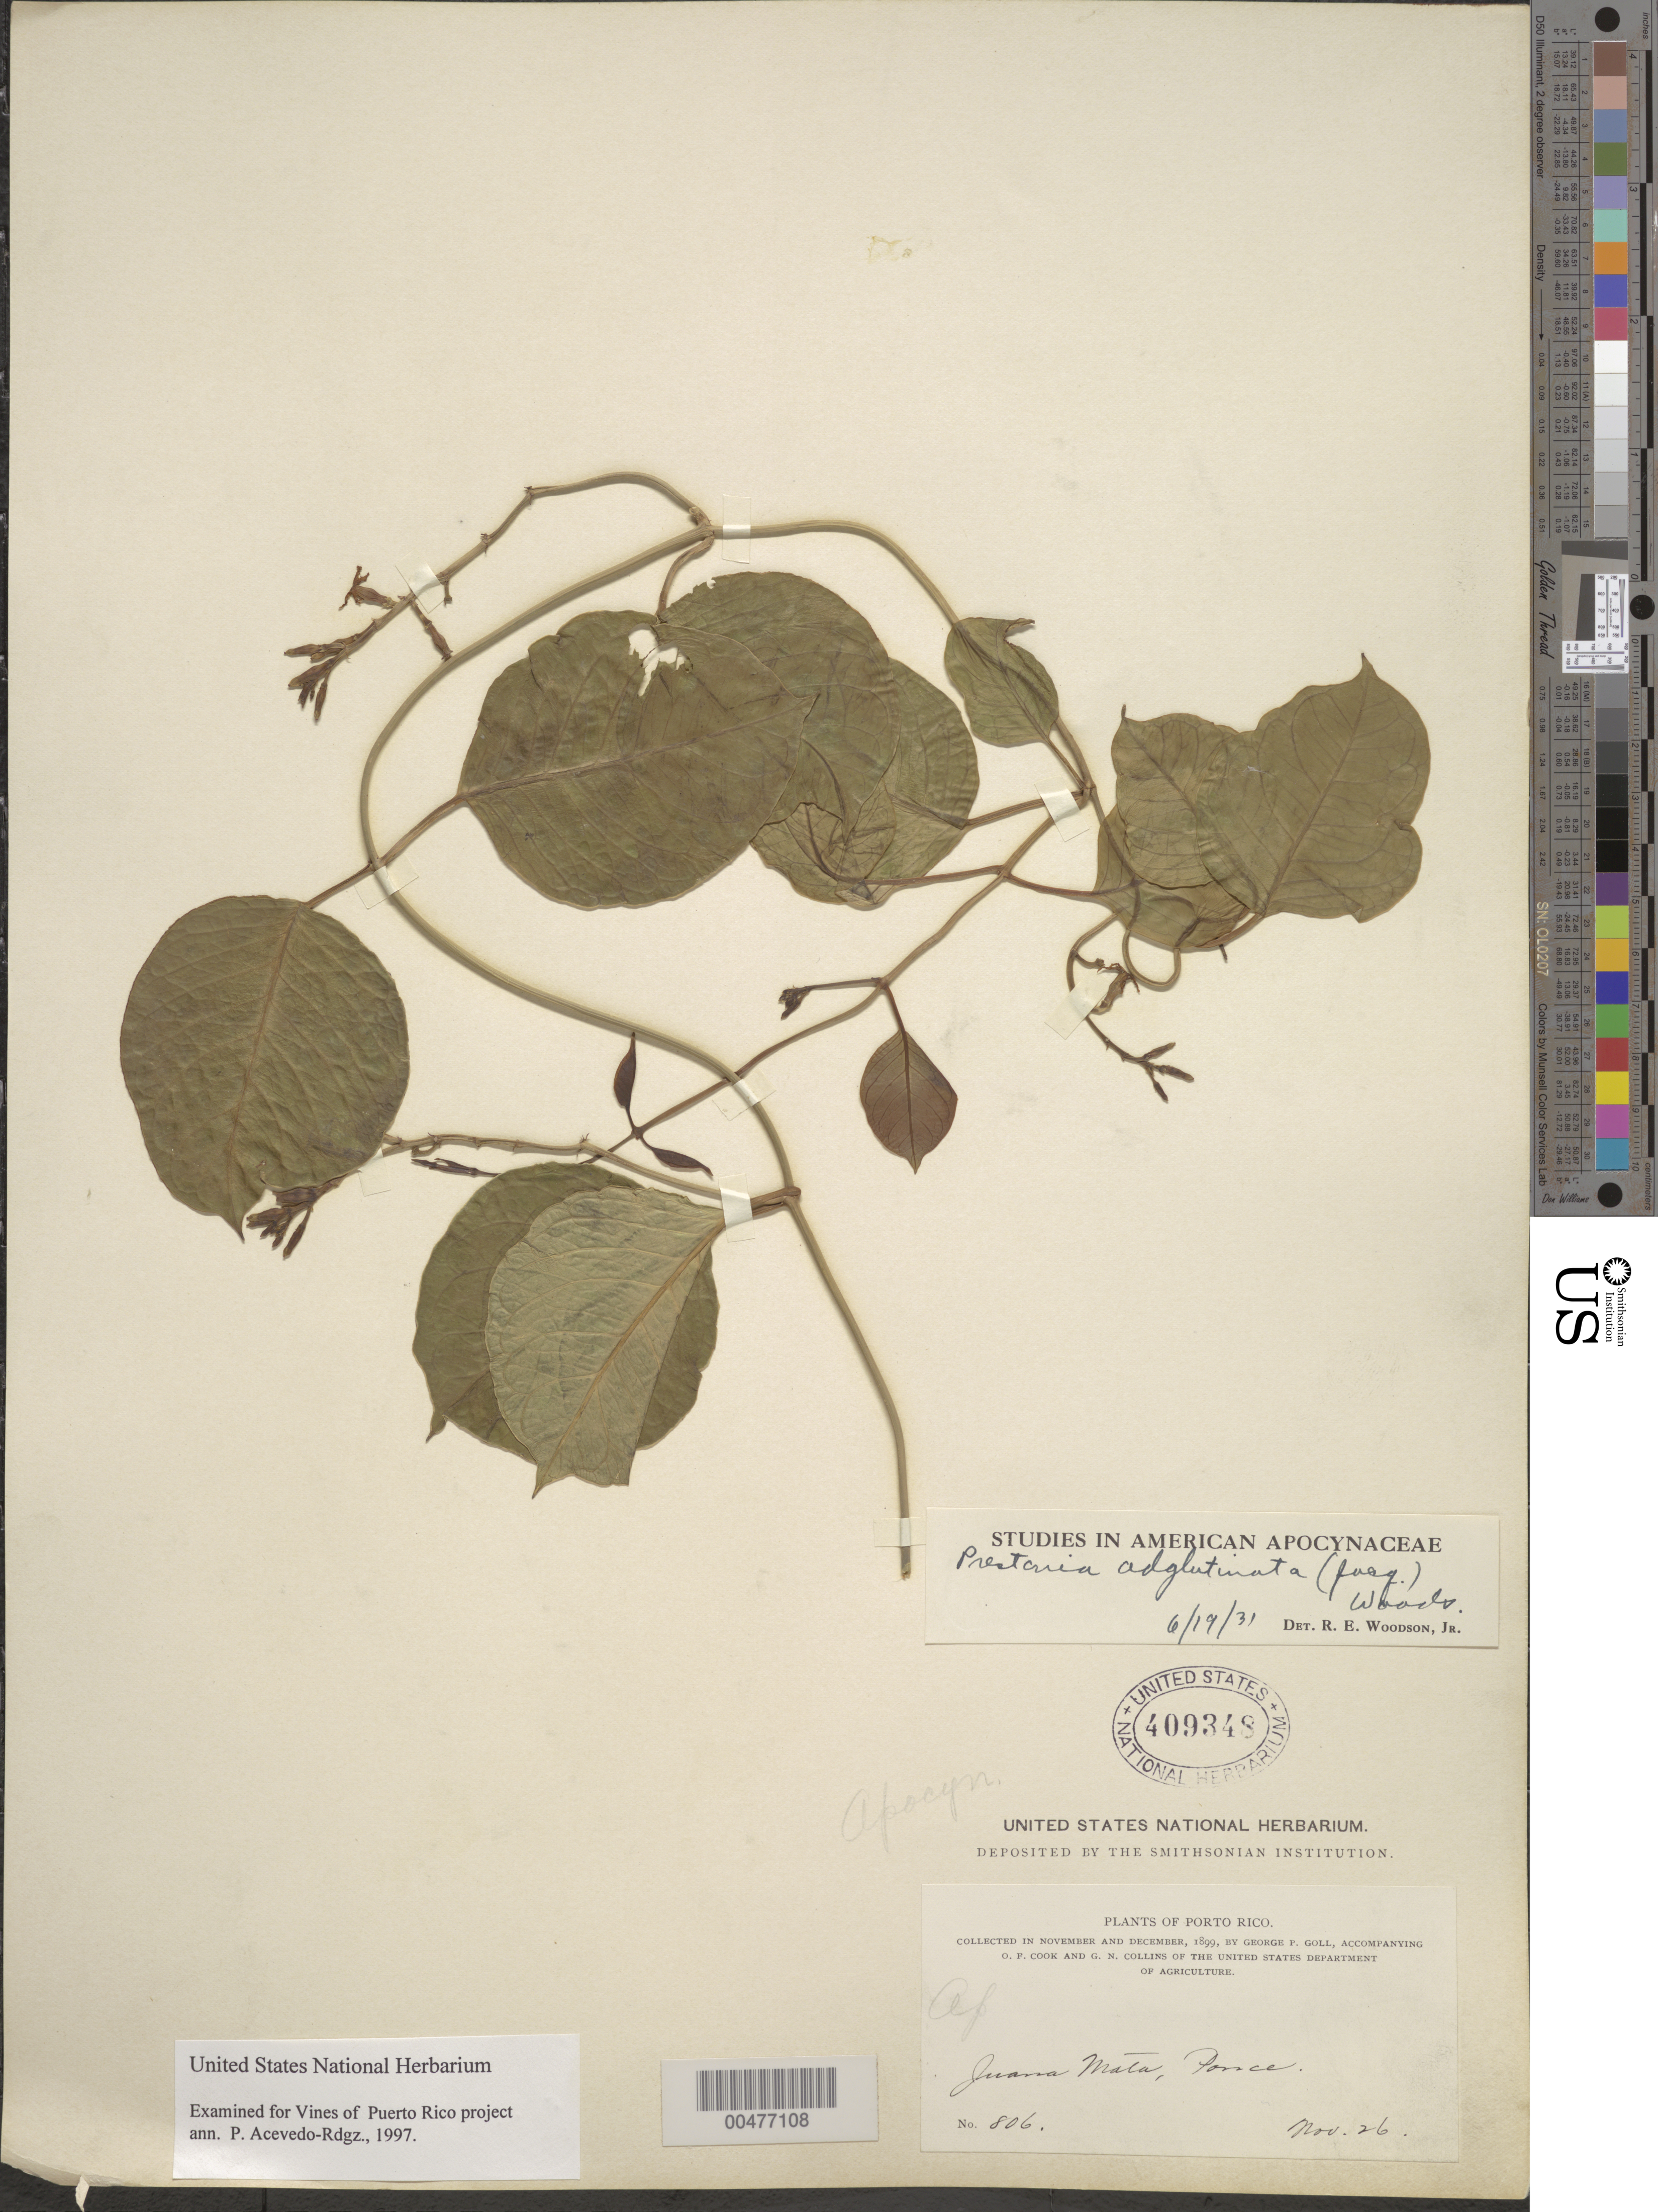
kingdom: Plantae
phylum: Tracheophyta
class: Magnoliopsida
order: Gentianales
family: Apocynaceae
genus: Echites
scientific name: Echites agglutinatus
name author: Jacq.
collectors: G. Goll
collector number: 806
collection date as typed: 26 Nov 1899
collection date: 1899-11-26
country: Puerto Rico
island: Greater Antilles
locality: Juana Mata, Ponce.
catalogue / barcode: US 409348